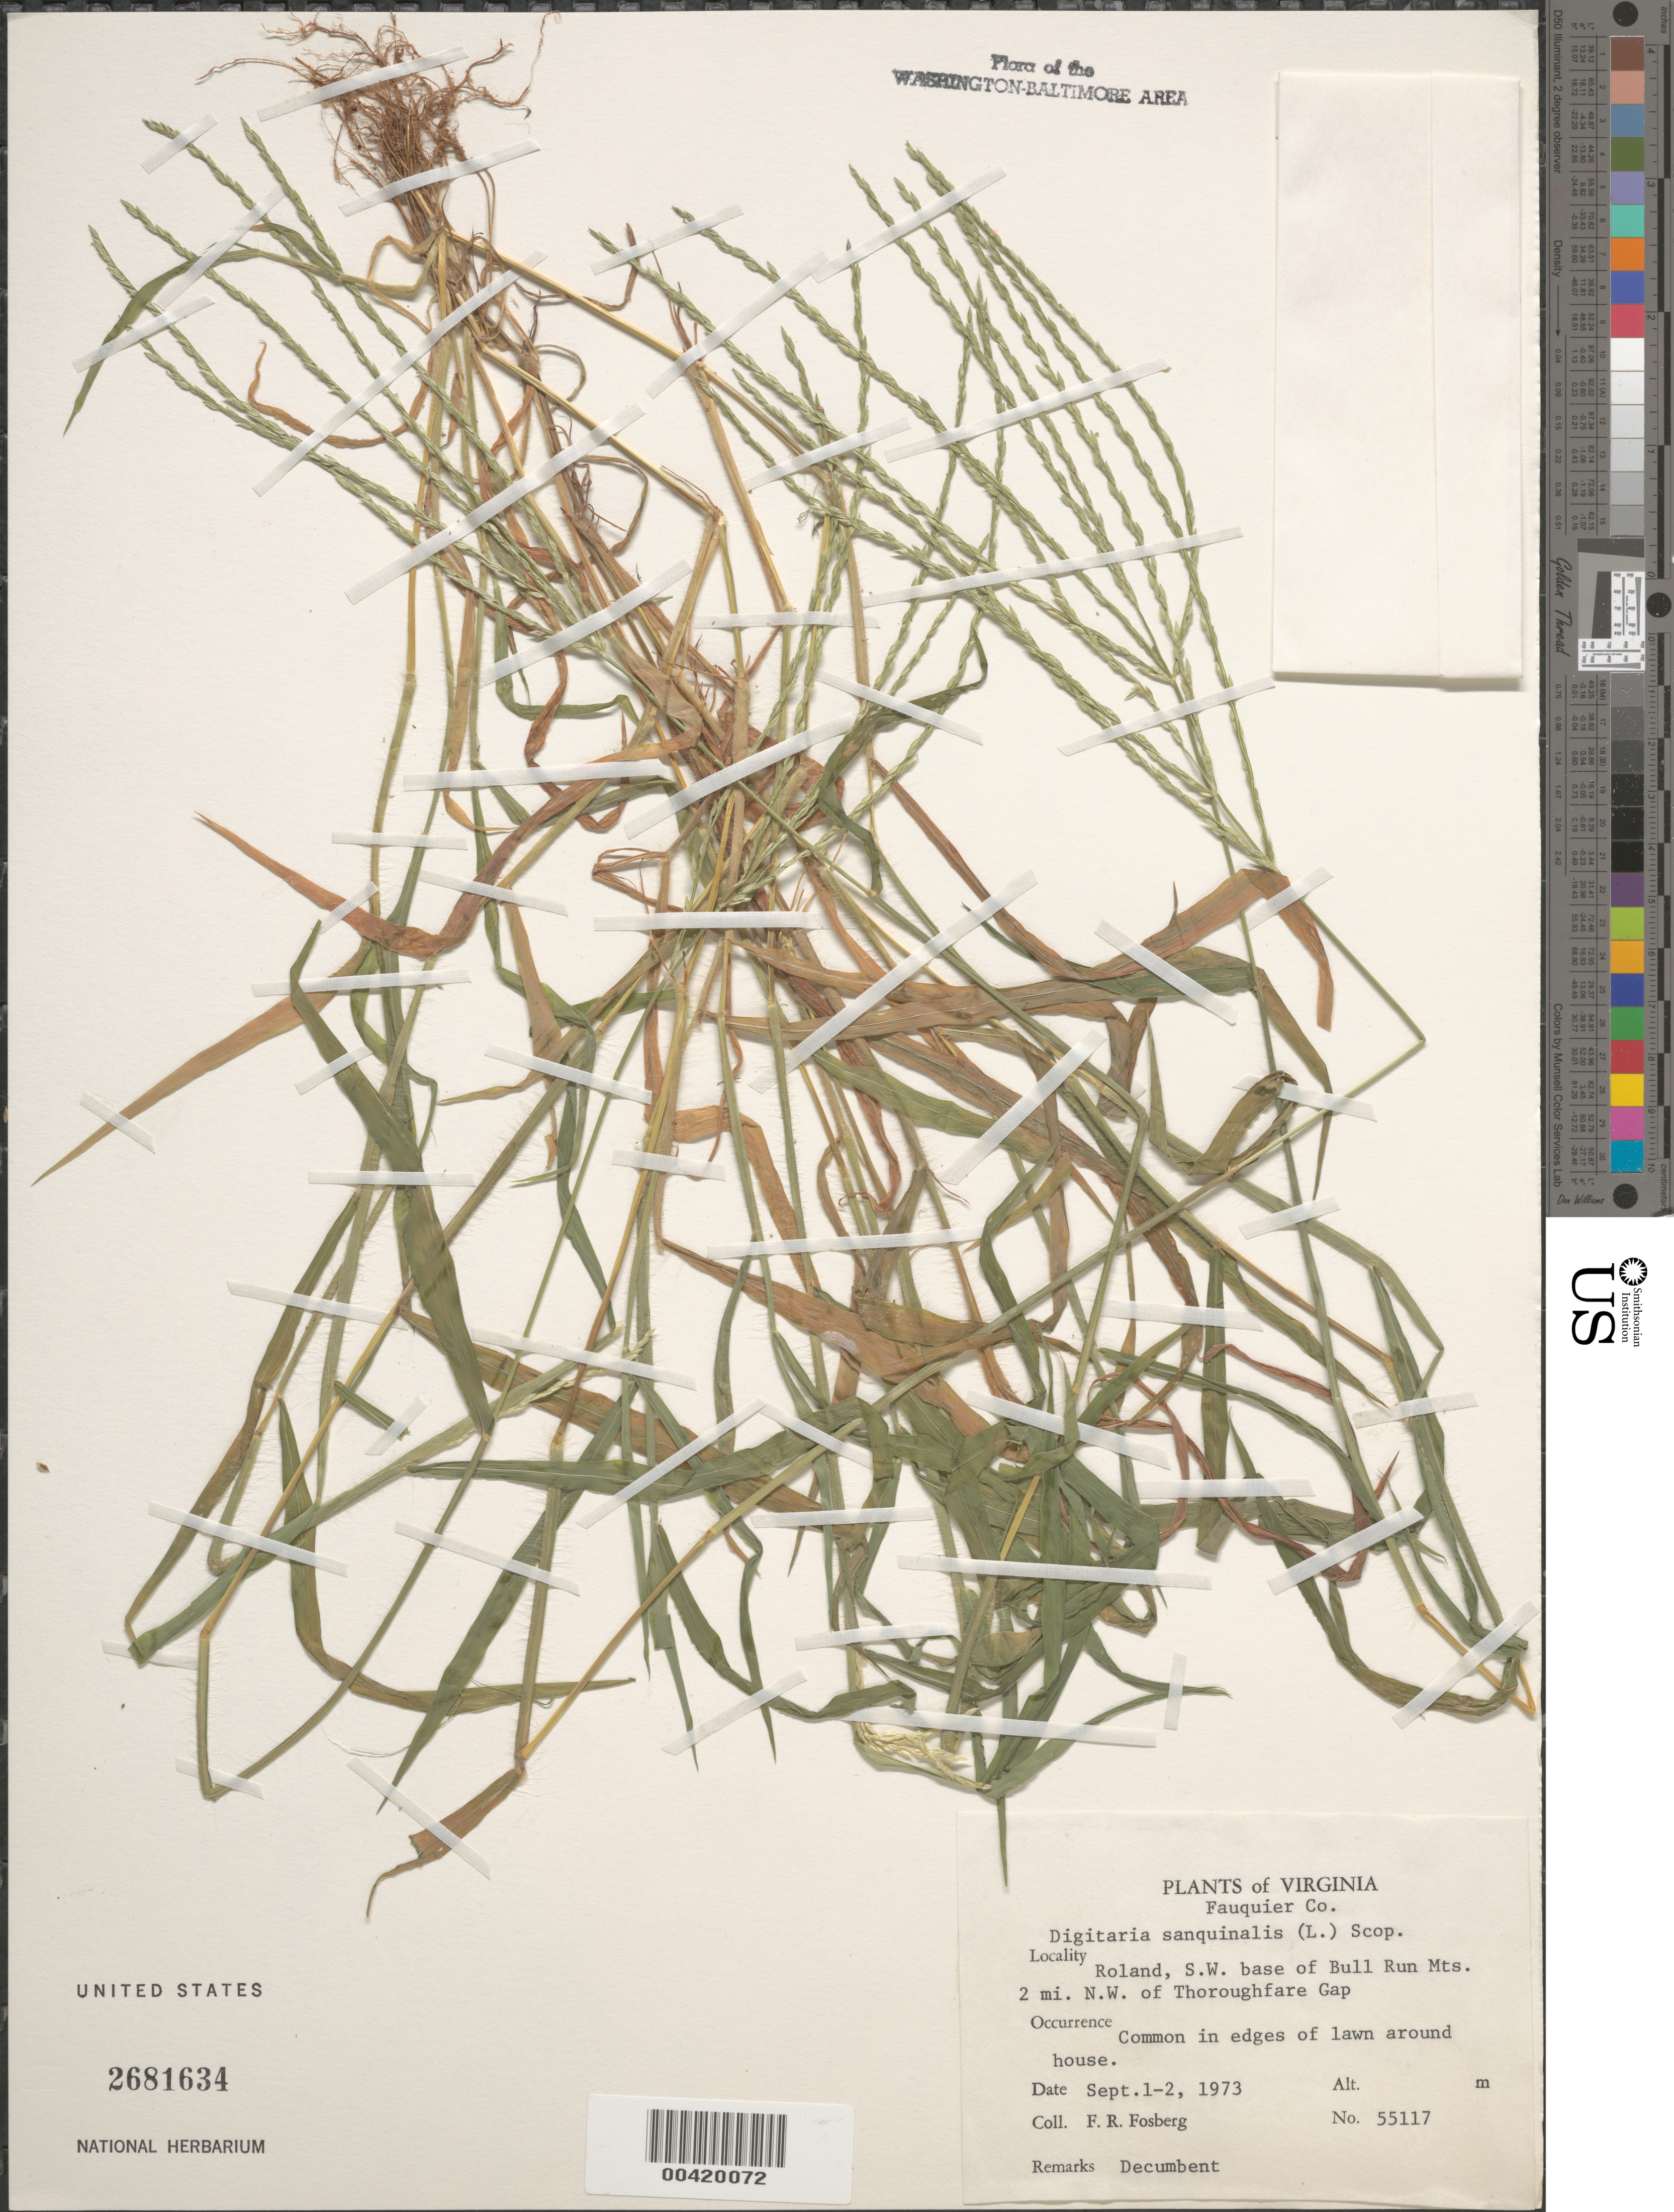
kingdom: Plantae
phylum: Tracheophyta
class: Liliopsida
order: Poales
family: Poaceae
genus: Digitaria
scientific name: Digitaria sanguinalis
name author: (L.) Scop.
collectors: F. R. Fosberg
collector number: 55117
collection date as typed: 01 Sep 1973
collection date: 1973-09-01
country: United States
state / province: Virginia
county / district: Fauquier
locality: Roland, northwest of Thorofare Gap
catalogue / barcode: US 2681634